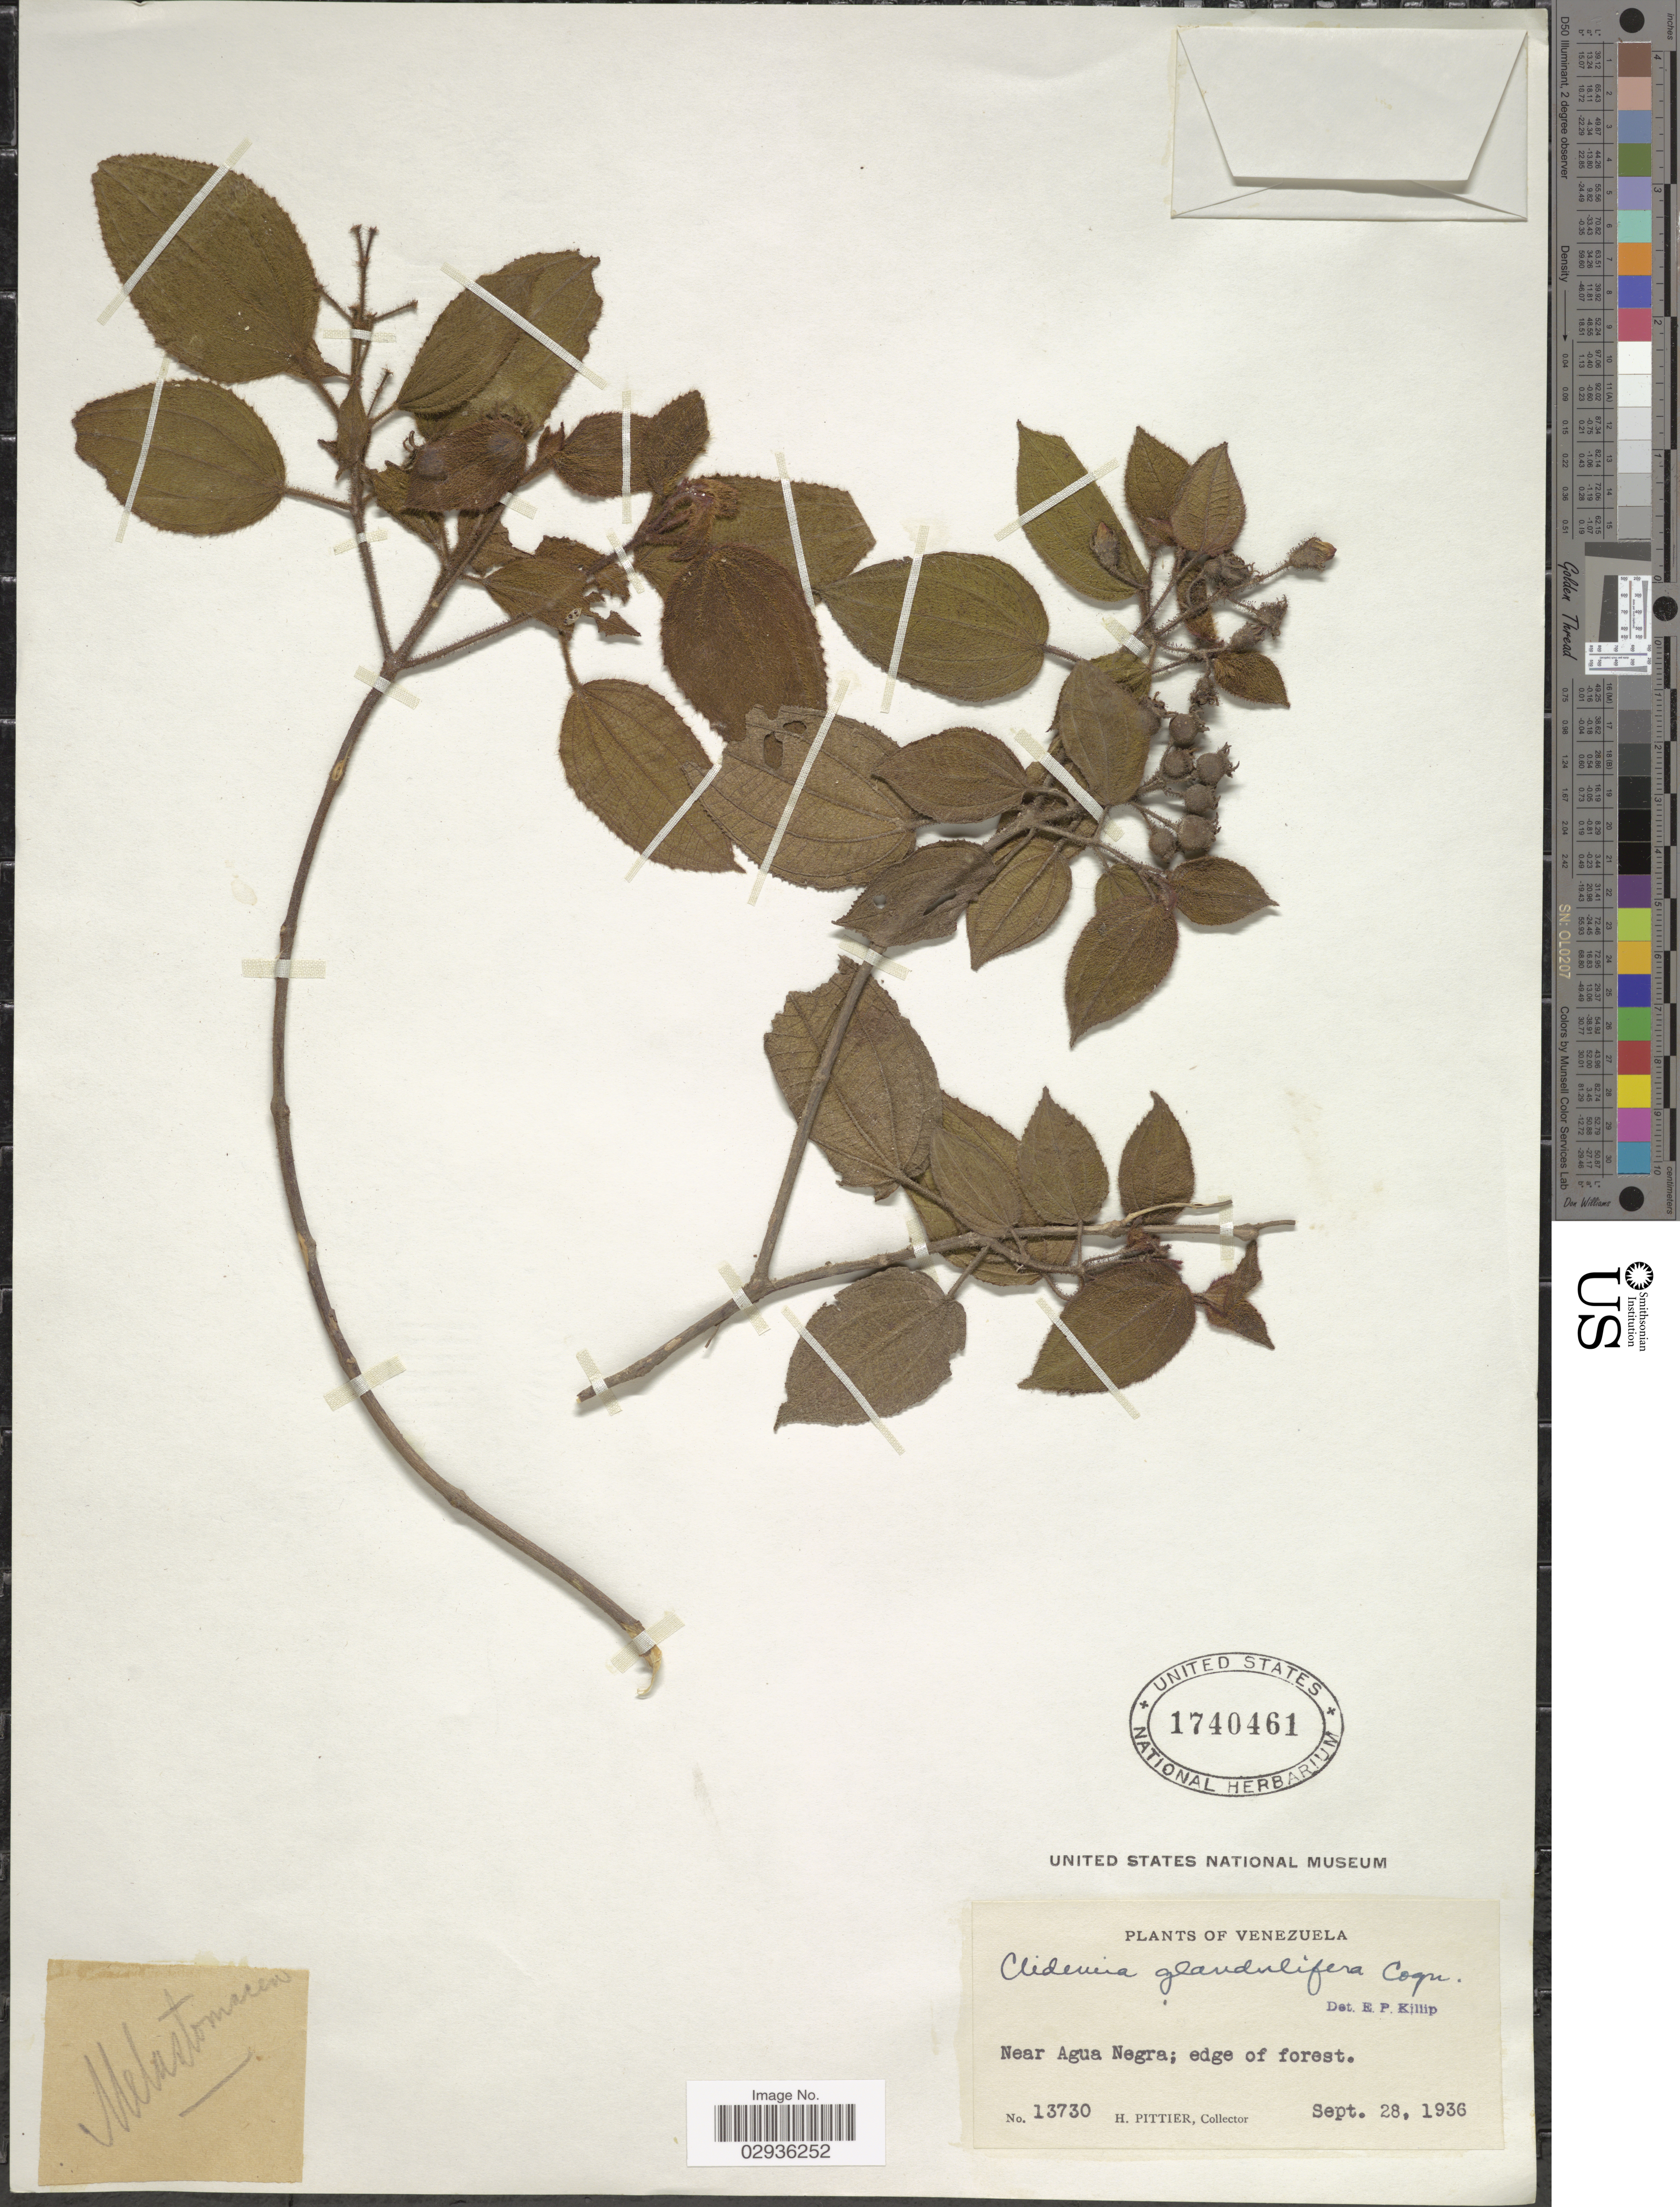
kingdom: Plantae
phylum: Tracheophyta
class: Magnoliopsida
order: Myrtales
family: Melastomataceae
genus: Miconia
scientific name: Miconia araguensis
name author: Wurdack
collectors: H. F. Pittier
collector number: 13730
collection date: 1936-09-28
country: Venezuela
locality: Near Agua Negra.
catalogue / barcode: US 1740461